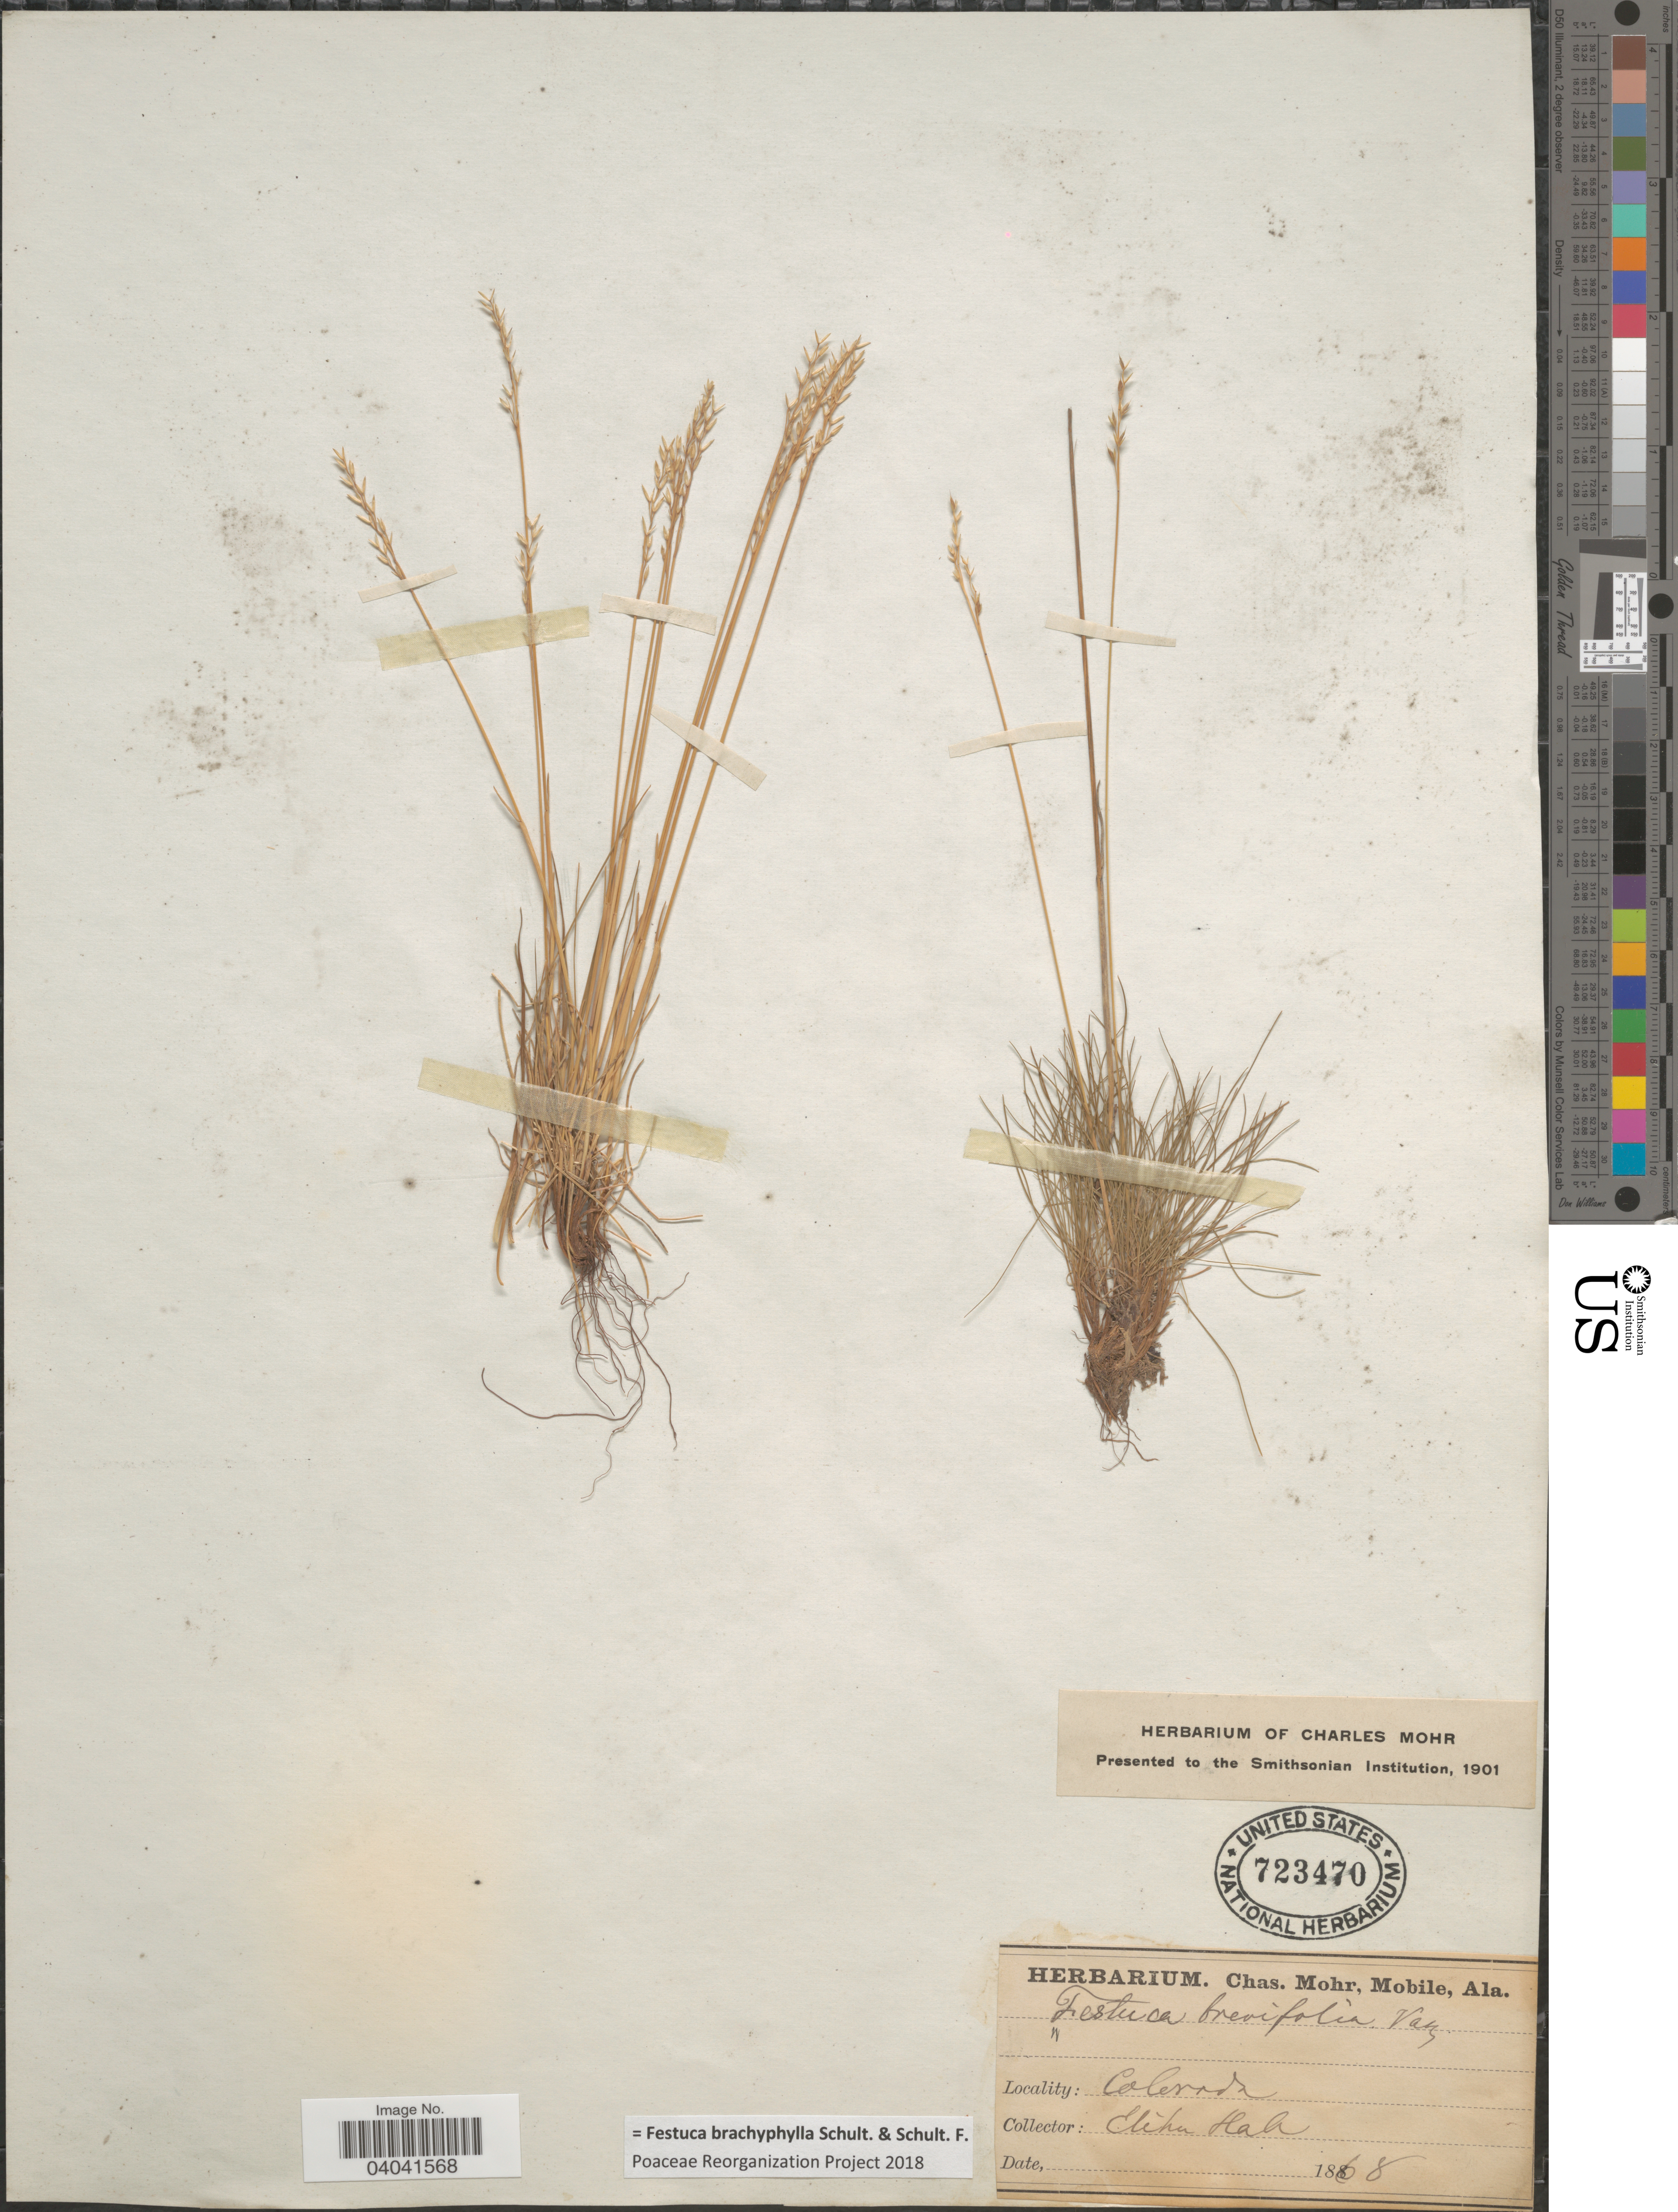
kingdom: Plantae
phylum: Tracheophyta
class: Liliopsida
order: Poales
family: Poaceae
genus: Festuca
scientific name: Festuca brachyphylla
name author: Schult. & Schult. f.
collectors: E. Hall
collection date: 1868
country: United States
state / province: Colorado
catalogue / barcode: US 723470